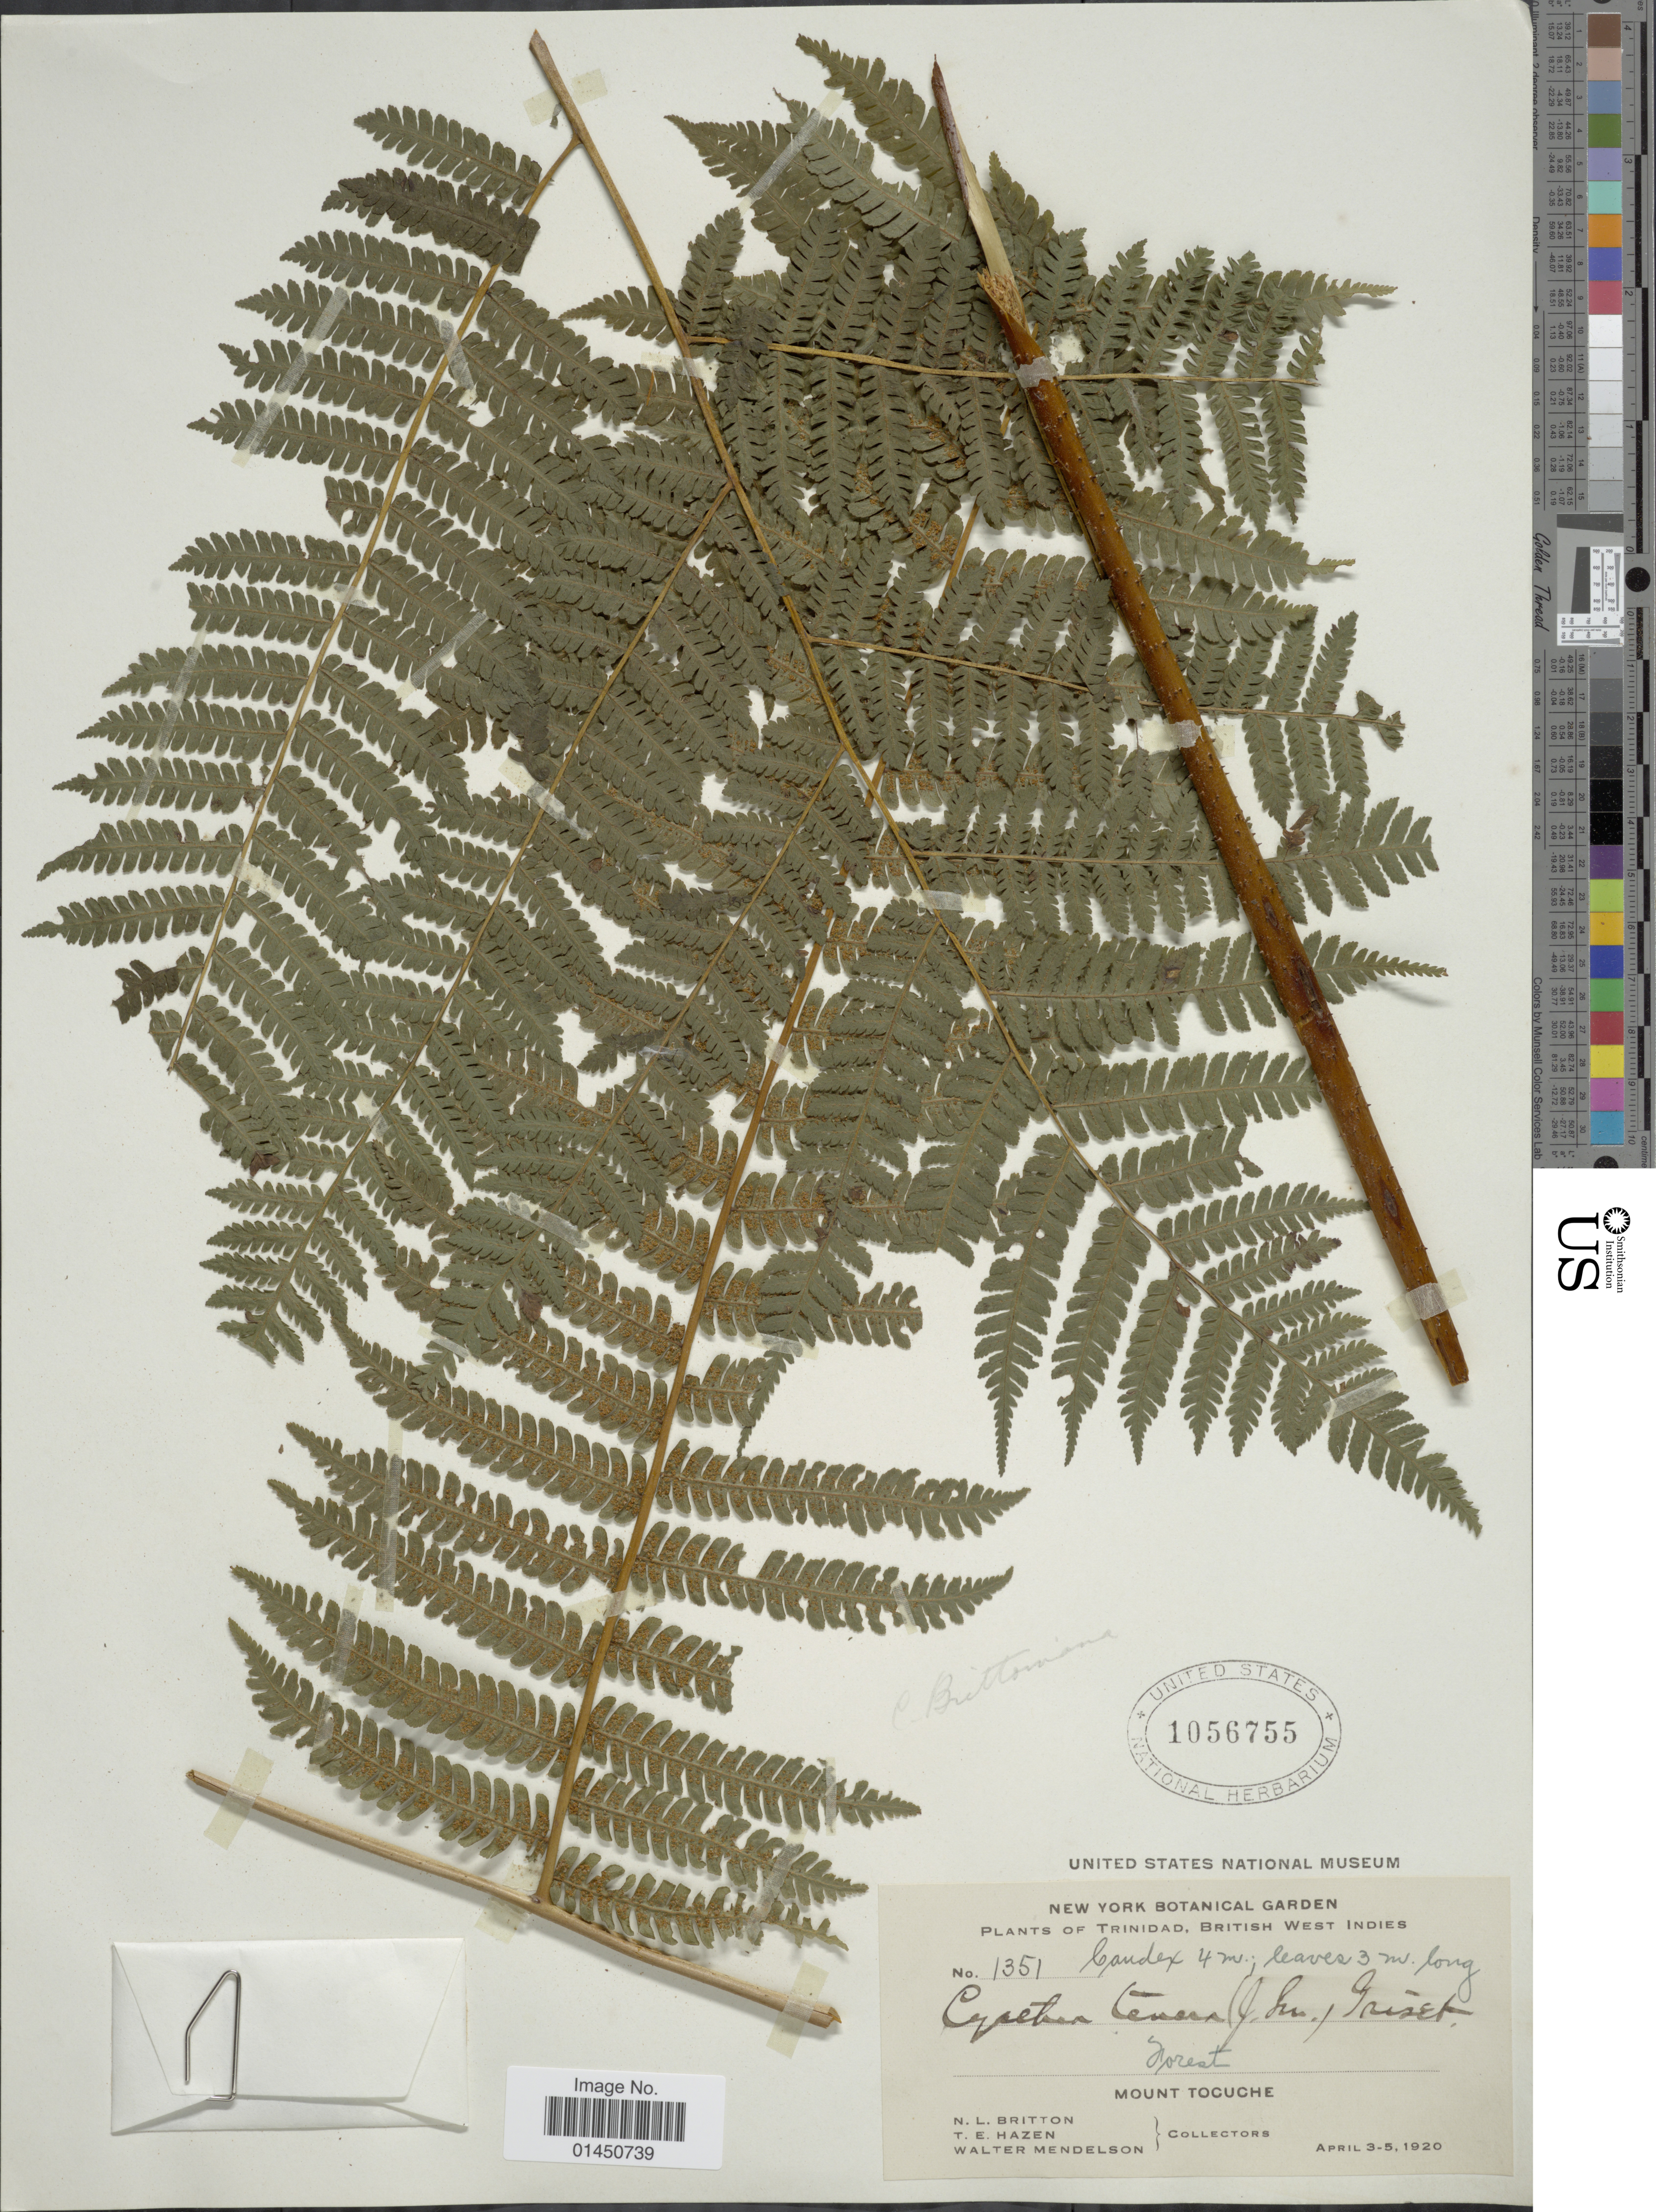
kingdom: Plantae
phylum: Tracheophyta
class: Polypodiopsida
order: Cyatheales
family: Cyatheaceae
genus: Cyathea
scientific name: Cyathea tenera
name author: (J. Sm. ex Hook.) T. Moore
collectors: N. Britton, T. E. Hazen & W. Mendelson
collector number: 1351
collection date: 1920-04-03/1920-04-05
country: Trinidad and Tobago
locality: Trinidad, Mount Tocuche.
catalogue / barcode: US 1056755